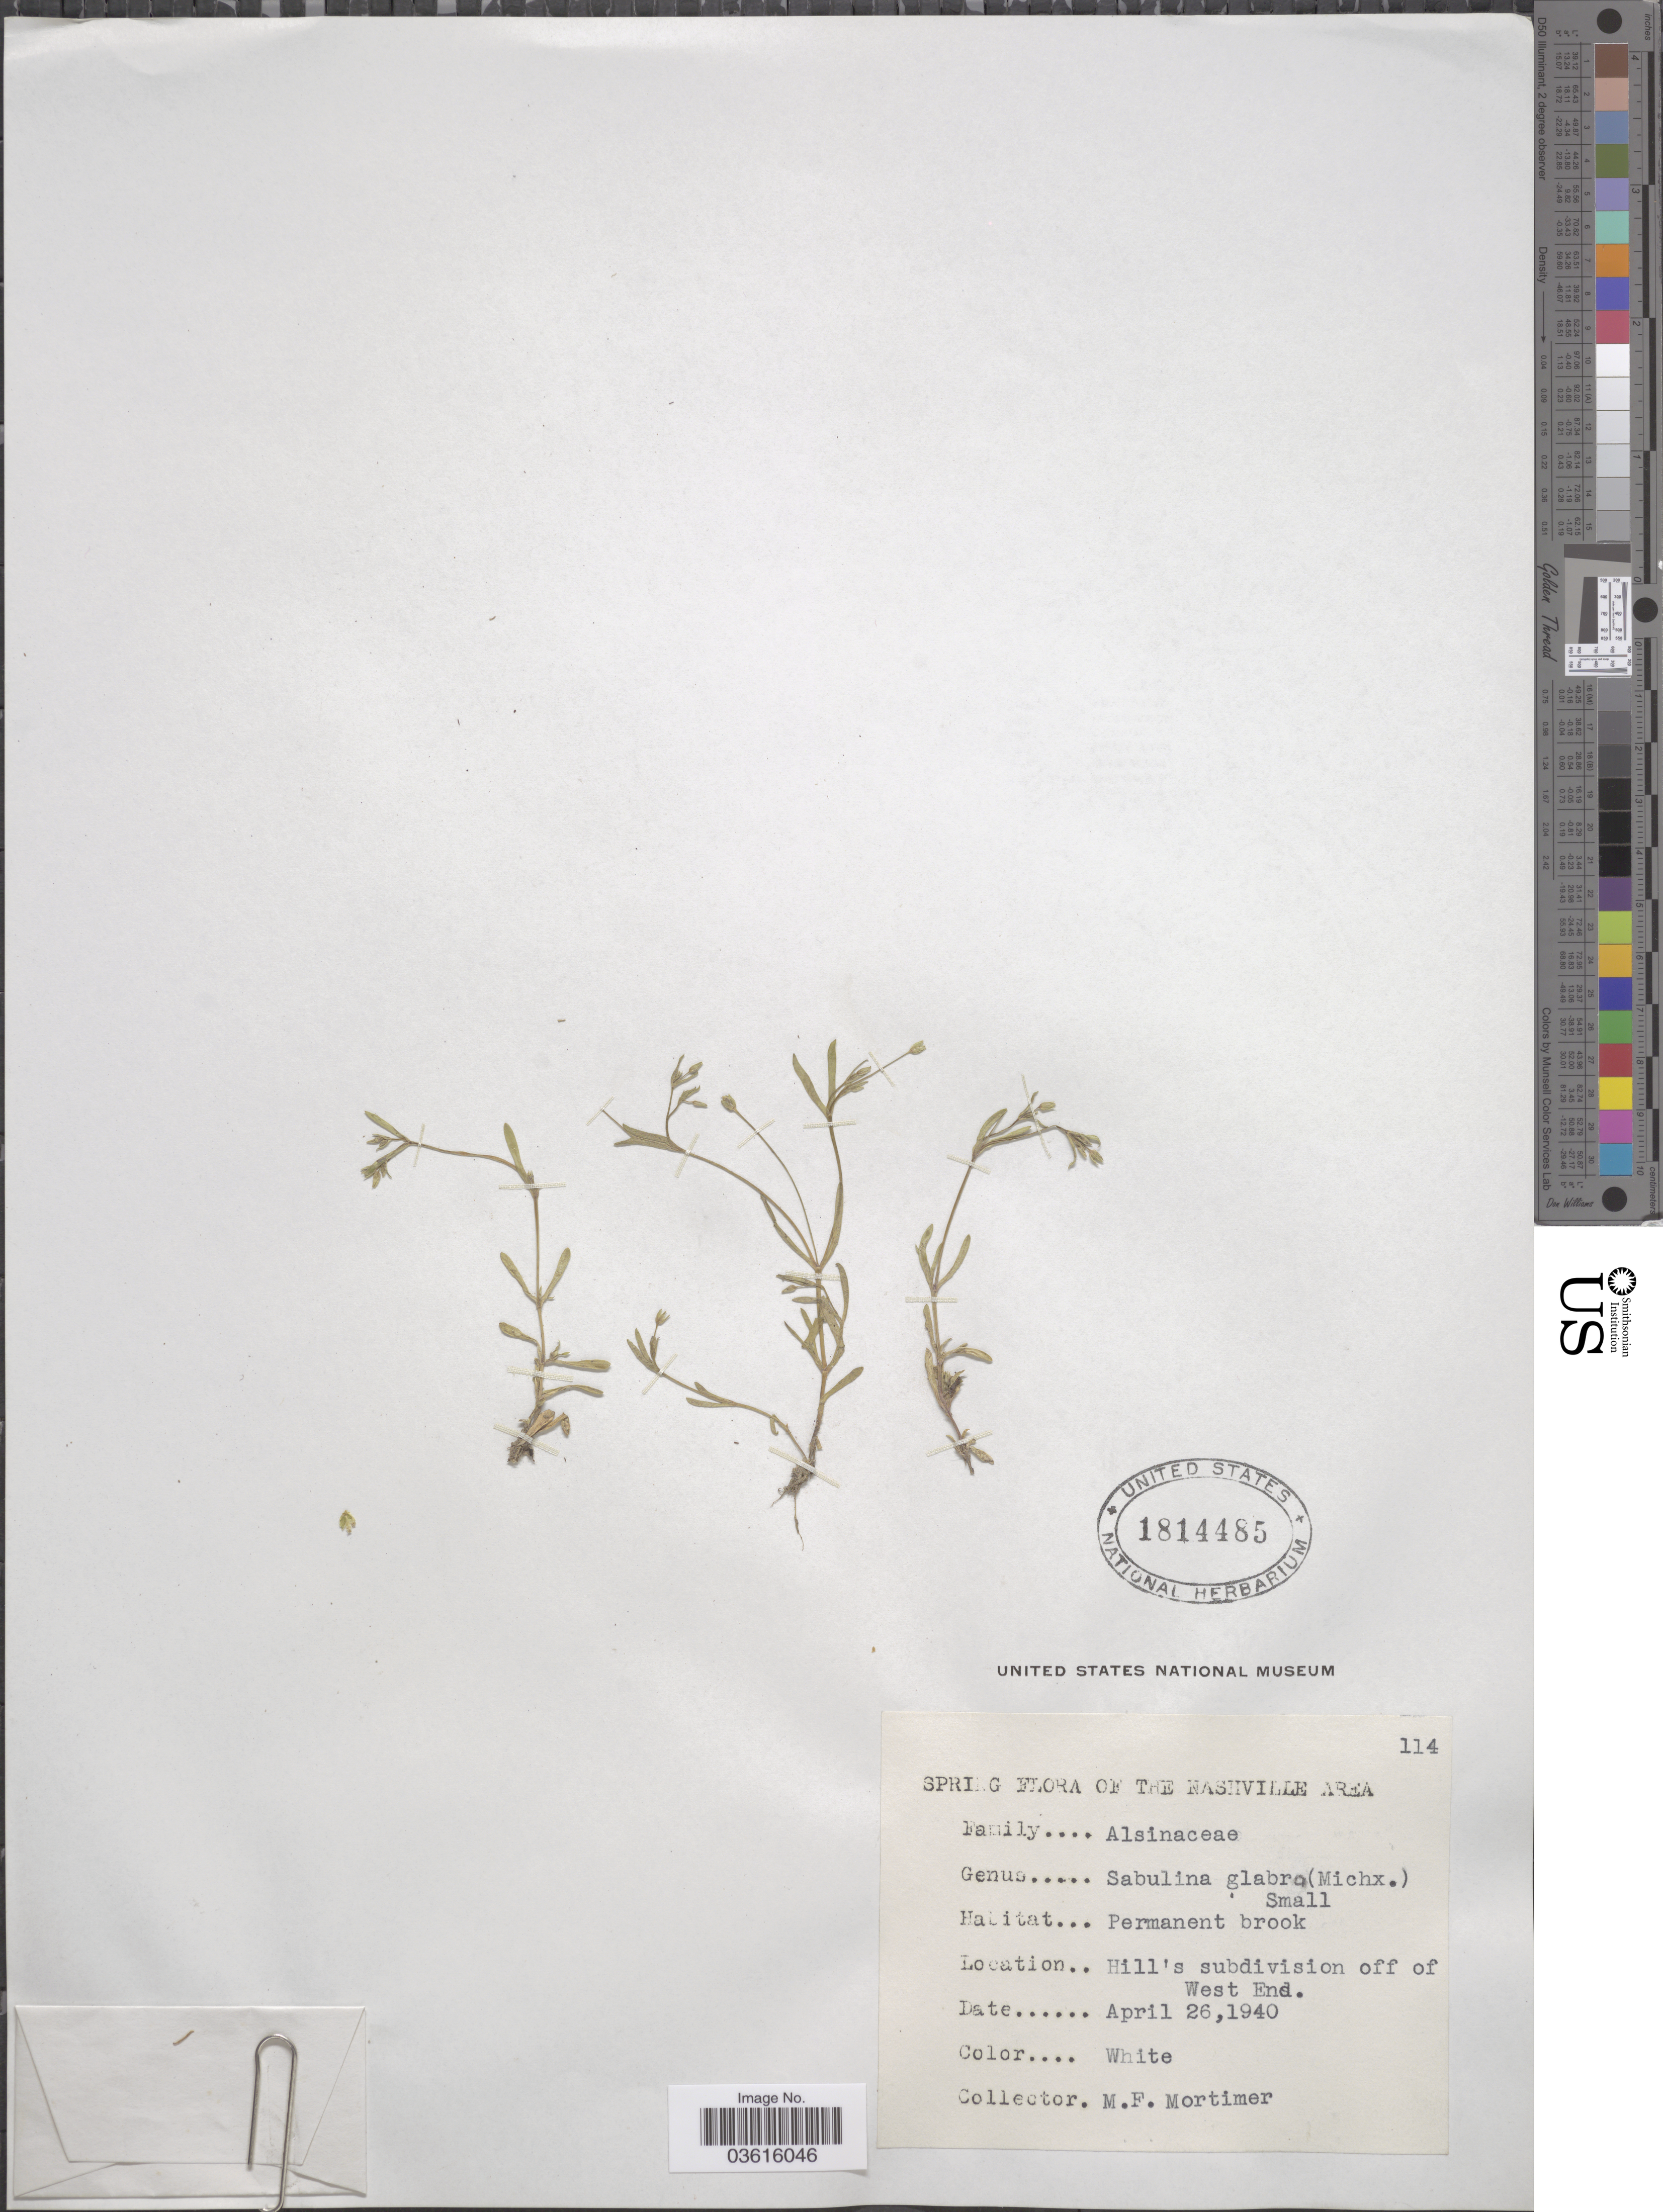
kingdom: Plantae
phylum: Tracheophyta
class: Magnoliopsida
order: Caryophyllales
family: Caryophyllaceae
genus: Minuartia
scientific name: Minuartia glabra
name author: (Michx.) Mattf.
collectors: M. Mortimer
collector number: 114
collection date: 1940-04-26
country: United States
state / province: Tennessee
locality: The Nashville area. Hill's subdivision off of West End.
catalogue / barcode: US 1814485